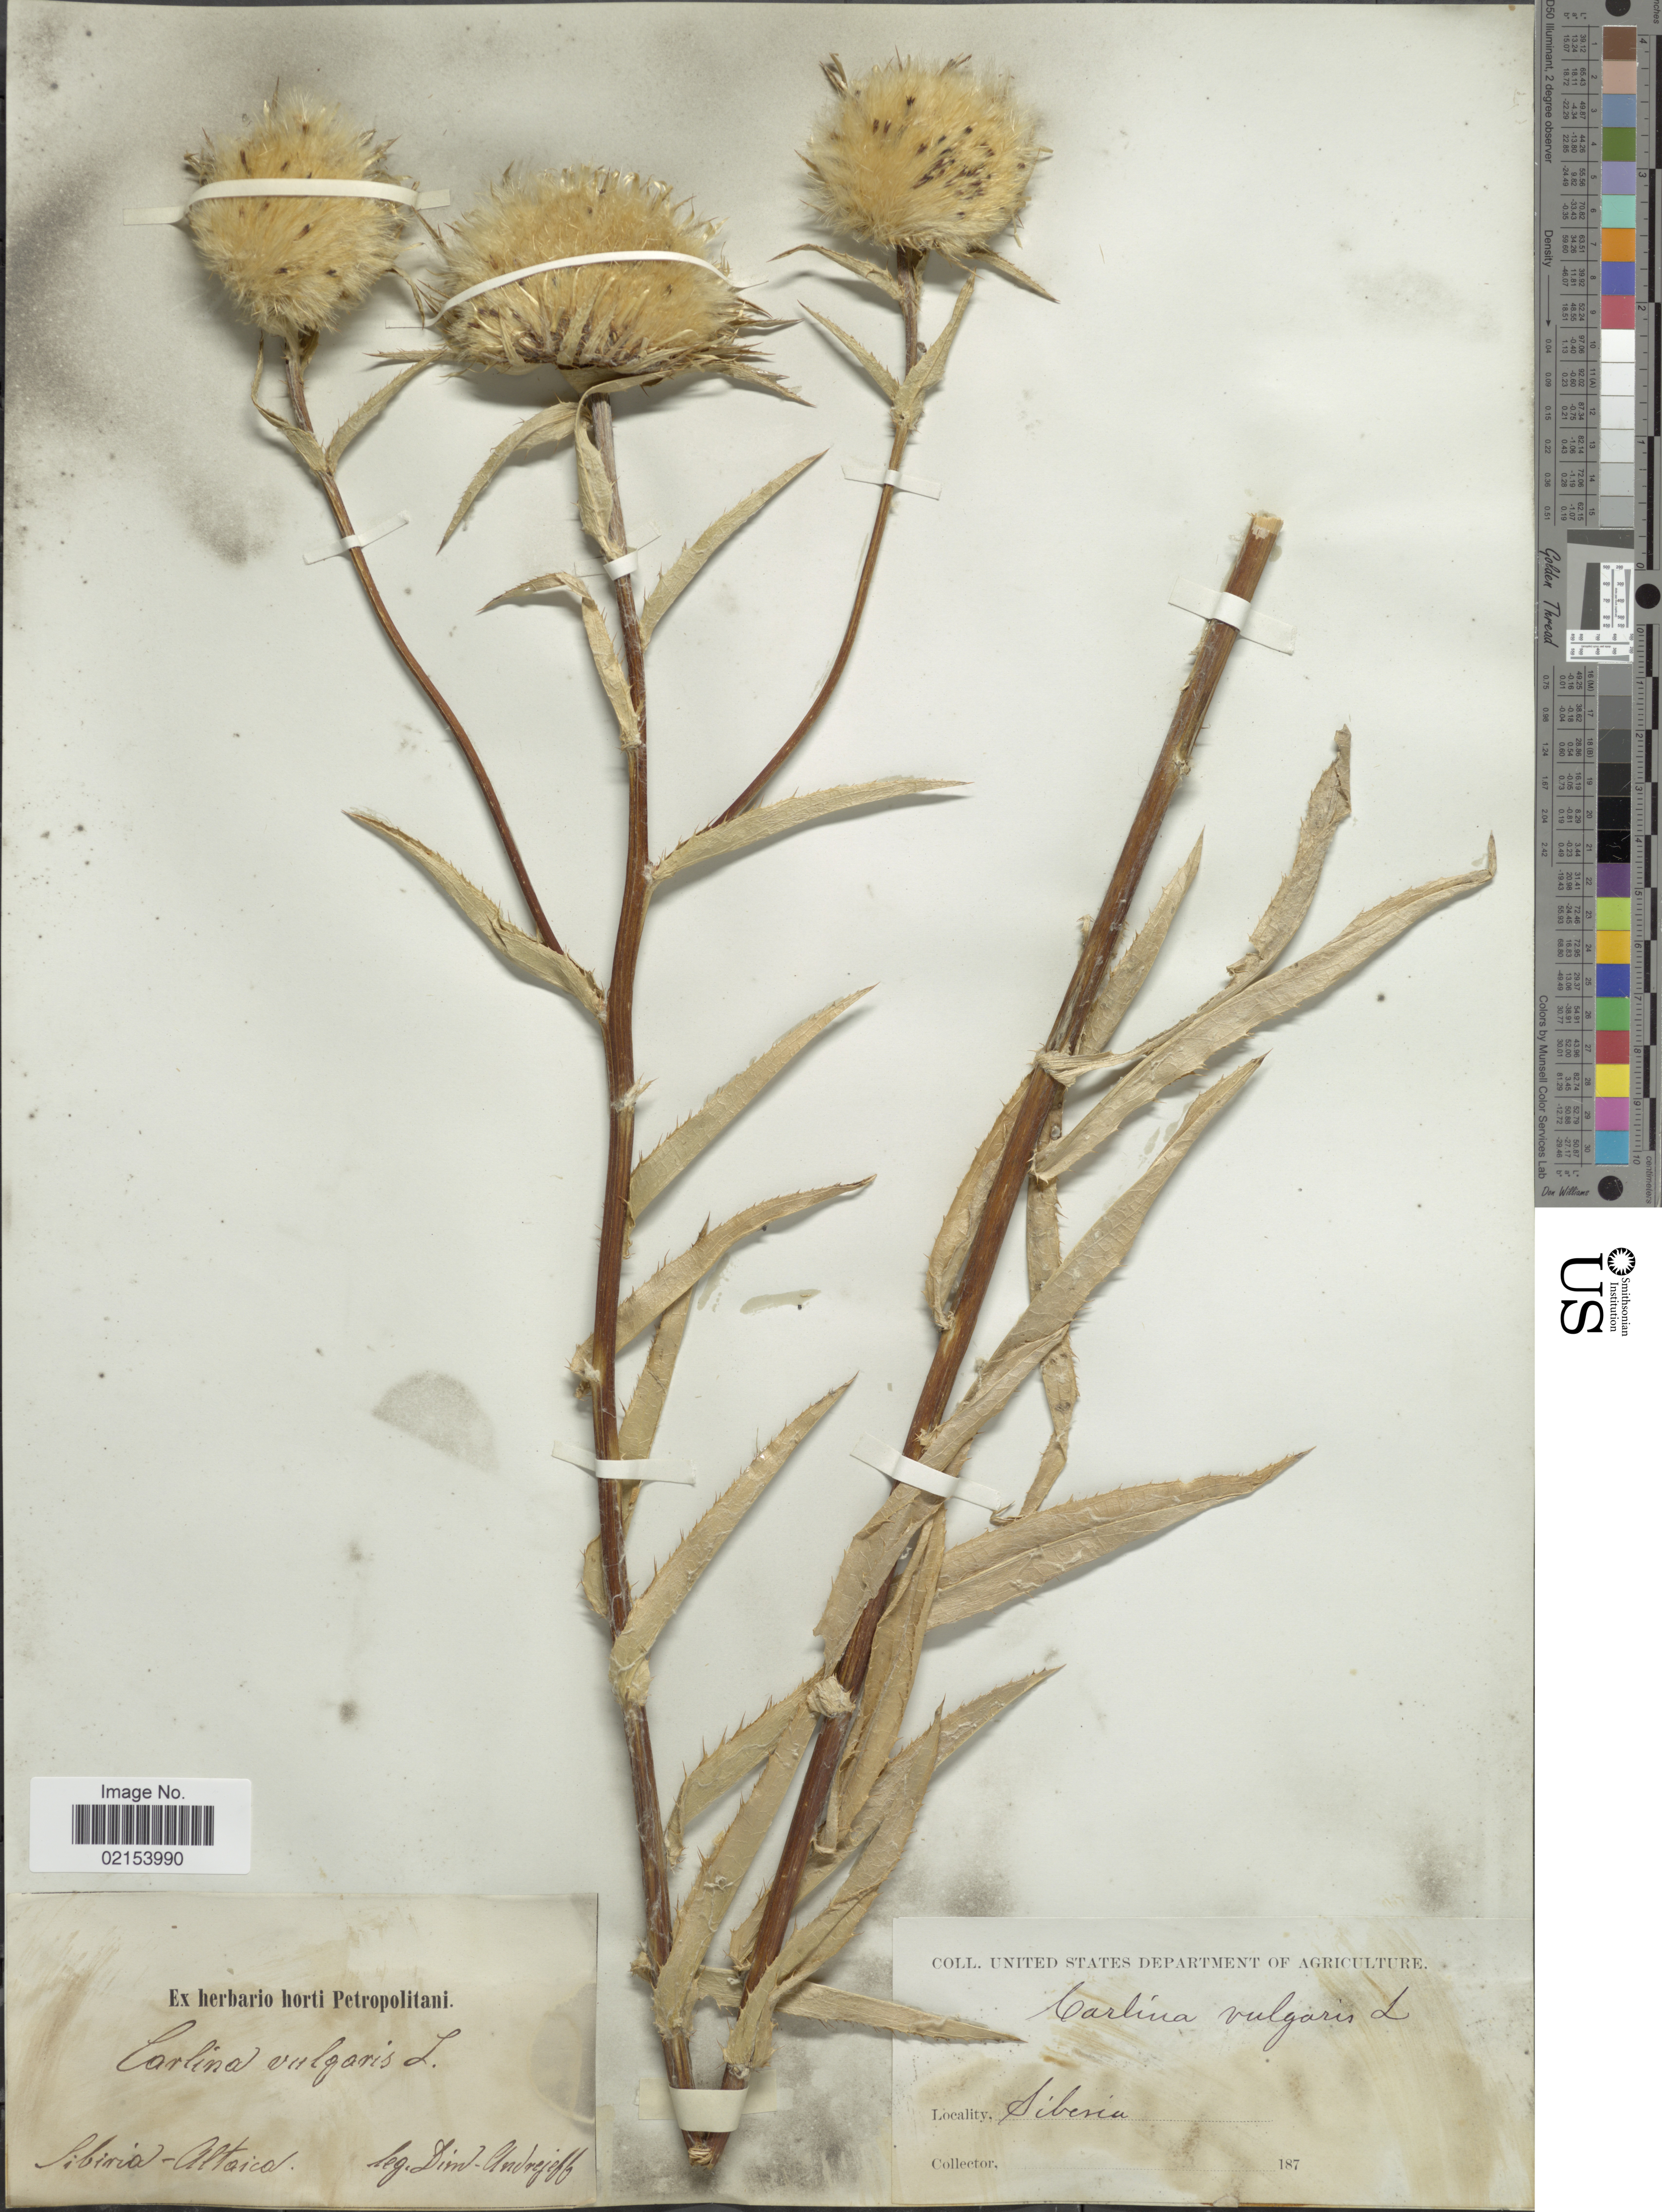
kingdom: Plantae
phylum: Tracheophyta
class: Magnoliopsida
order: Asterales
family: Asteraceae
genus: Carlina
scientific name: Carlina vulgaris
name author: L.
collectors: Andrejoff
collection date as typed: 187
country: Russian Federation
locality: Sibiria-Altaica